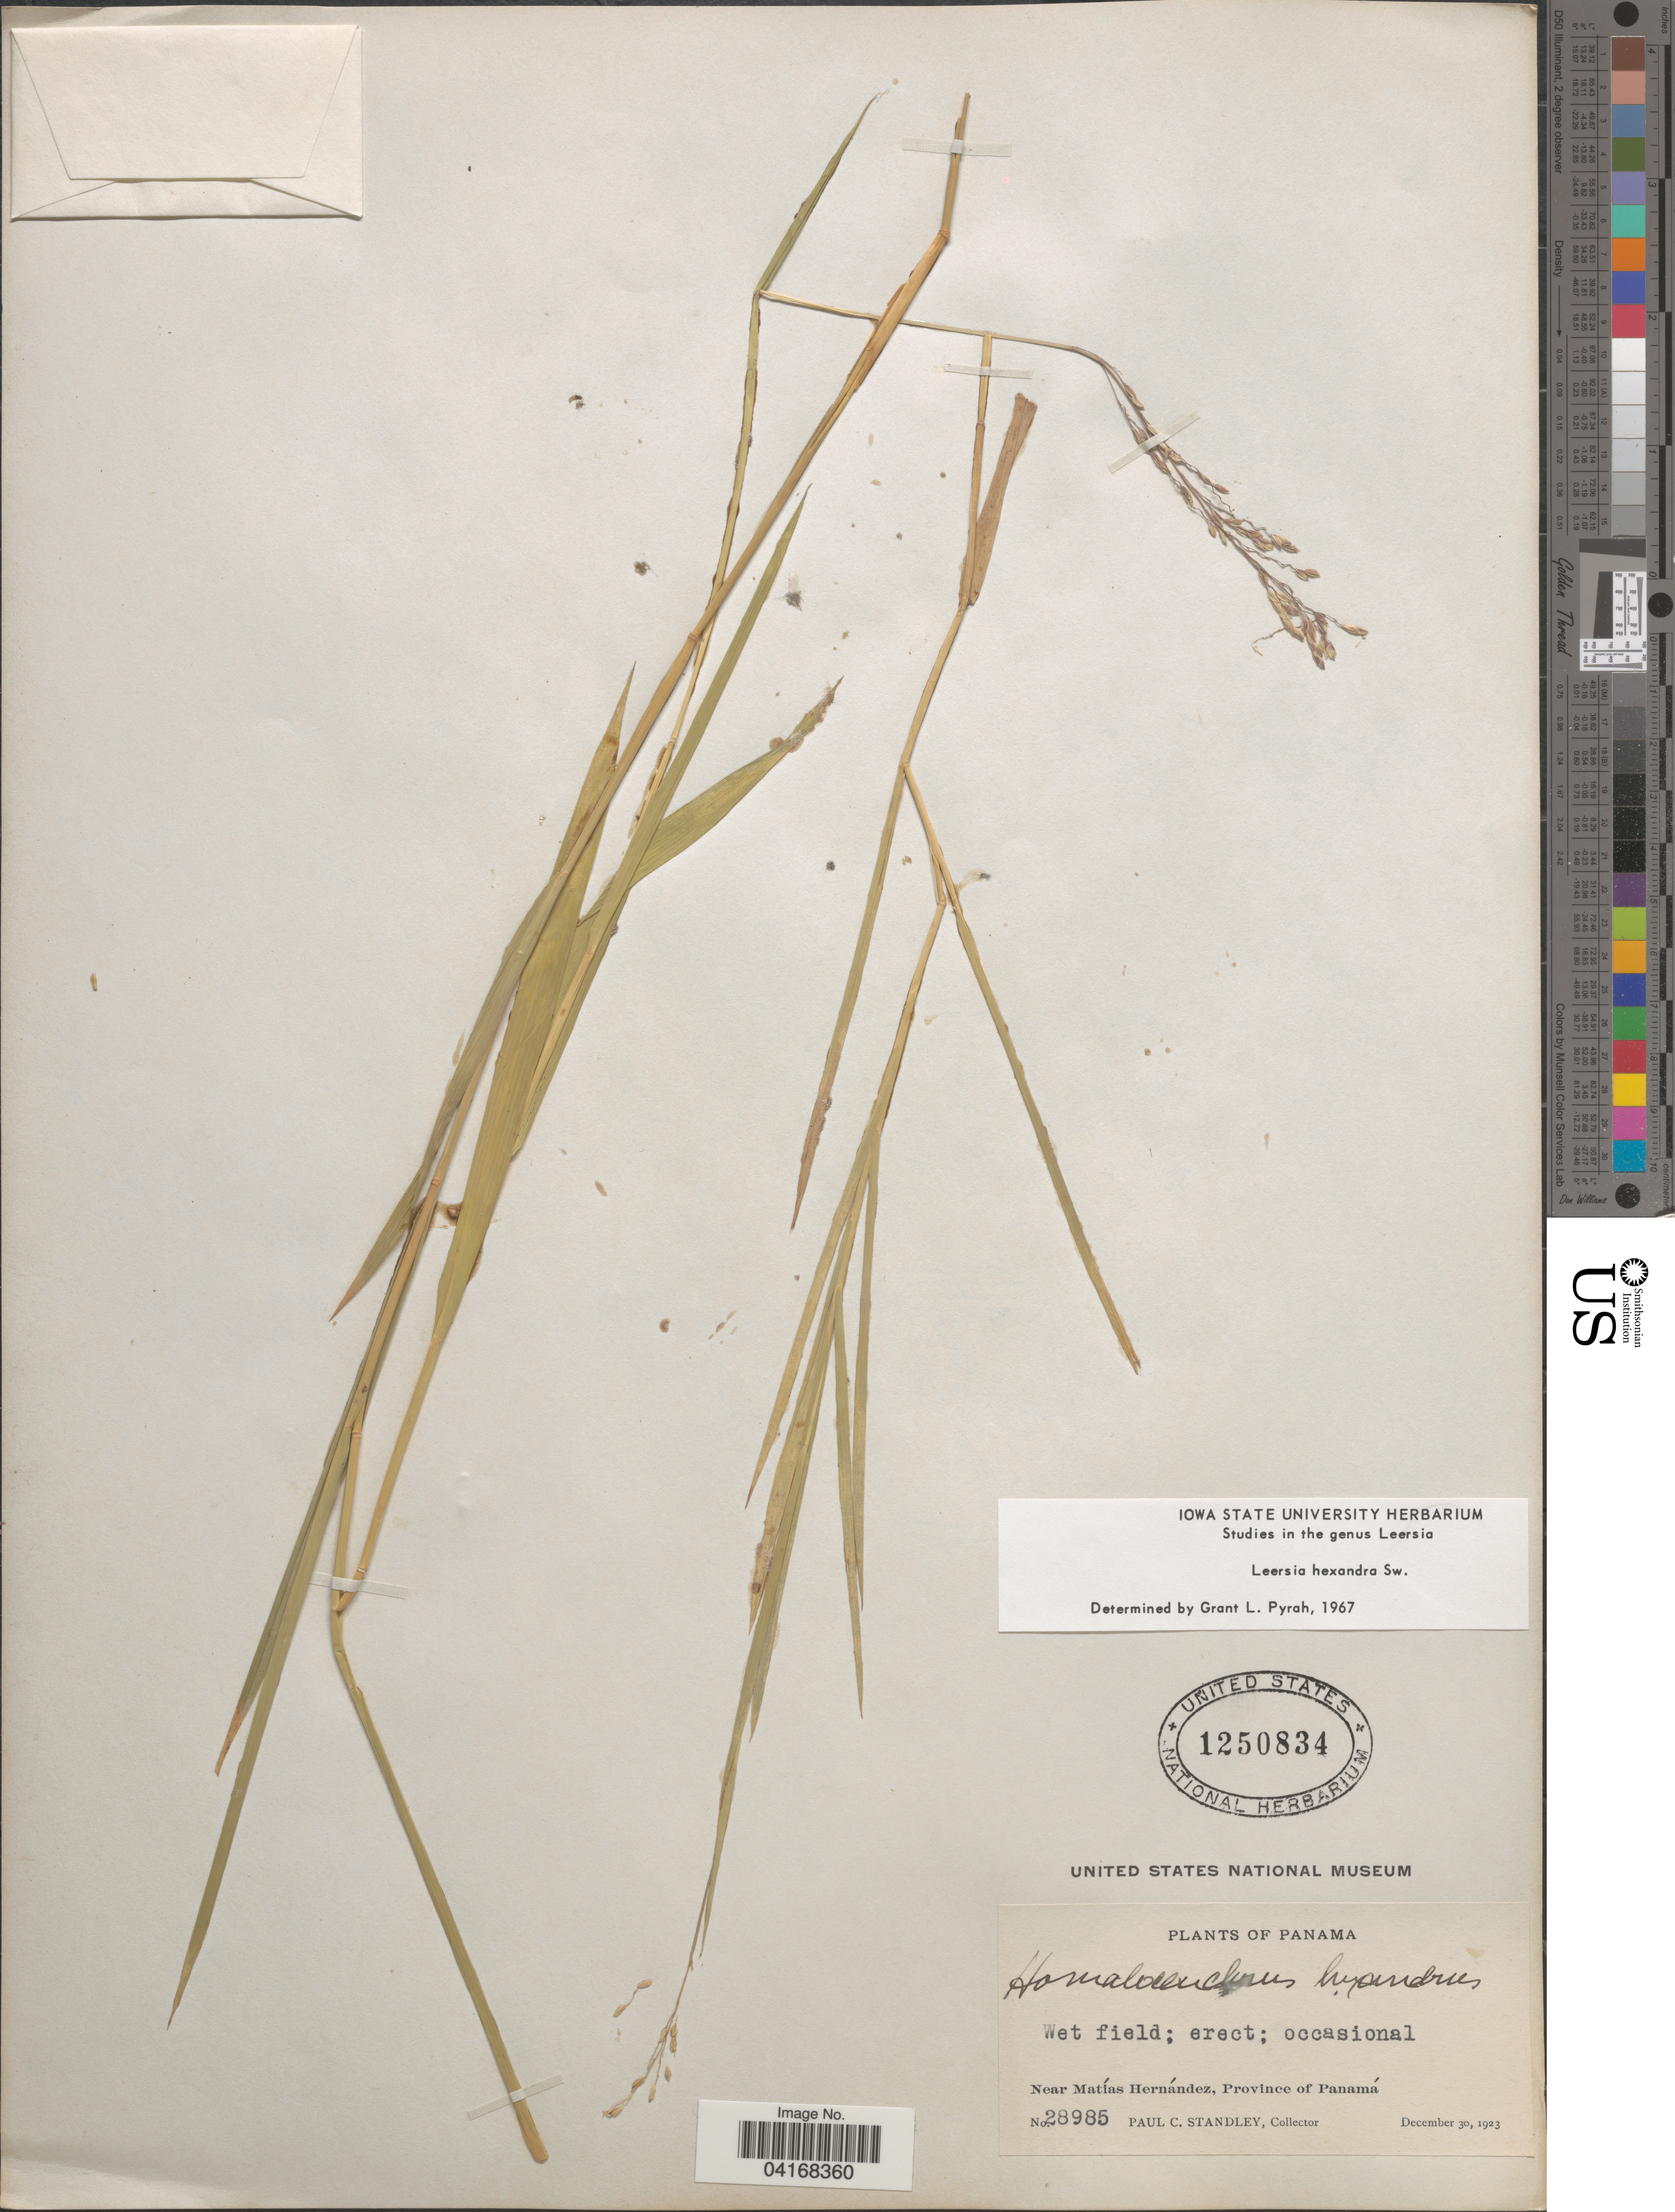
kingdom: Plantae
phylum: Tracheophyta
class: Liliopsida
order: Poales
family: Poaceae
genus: Leersia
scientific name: Leersia hexandra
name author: Sw.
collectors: P. C. Standley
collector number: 28985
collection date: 1923-12-30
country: Panama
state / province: Panamá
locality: Near Matías Hernández.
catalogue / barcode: US 1250834